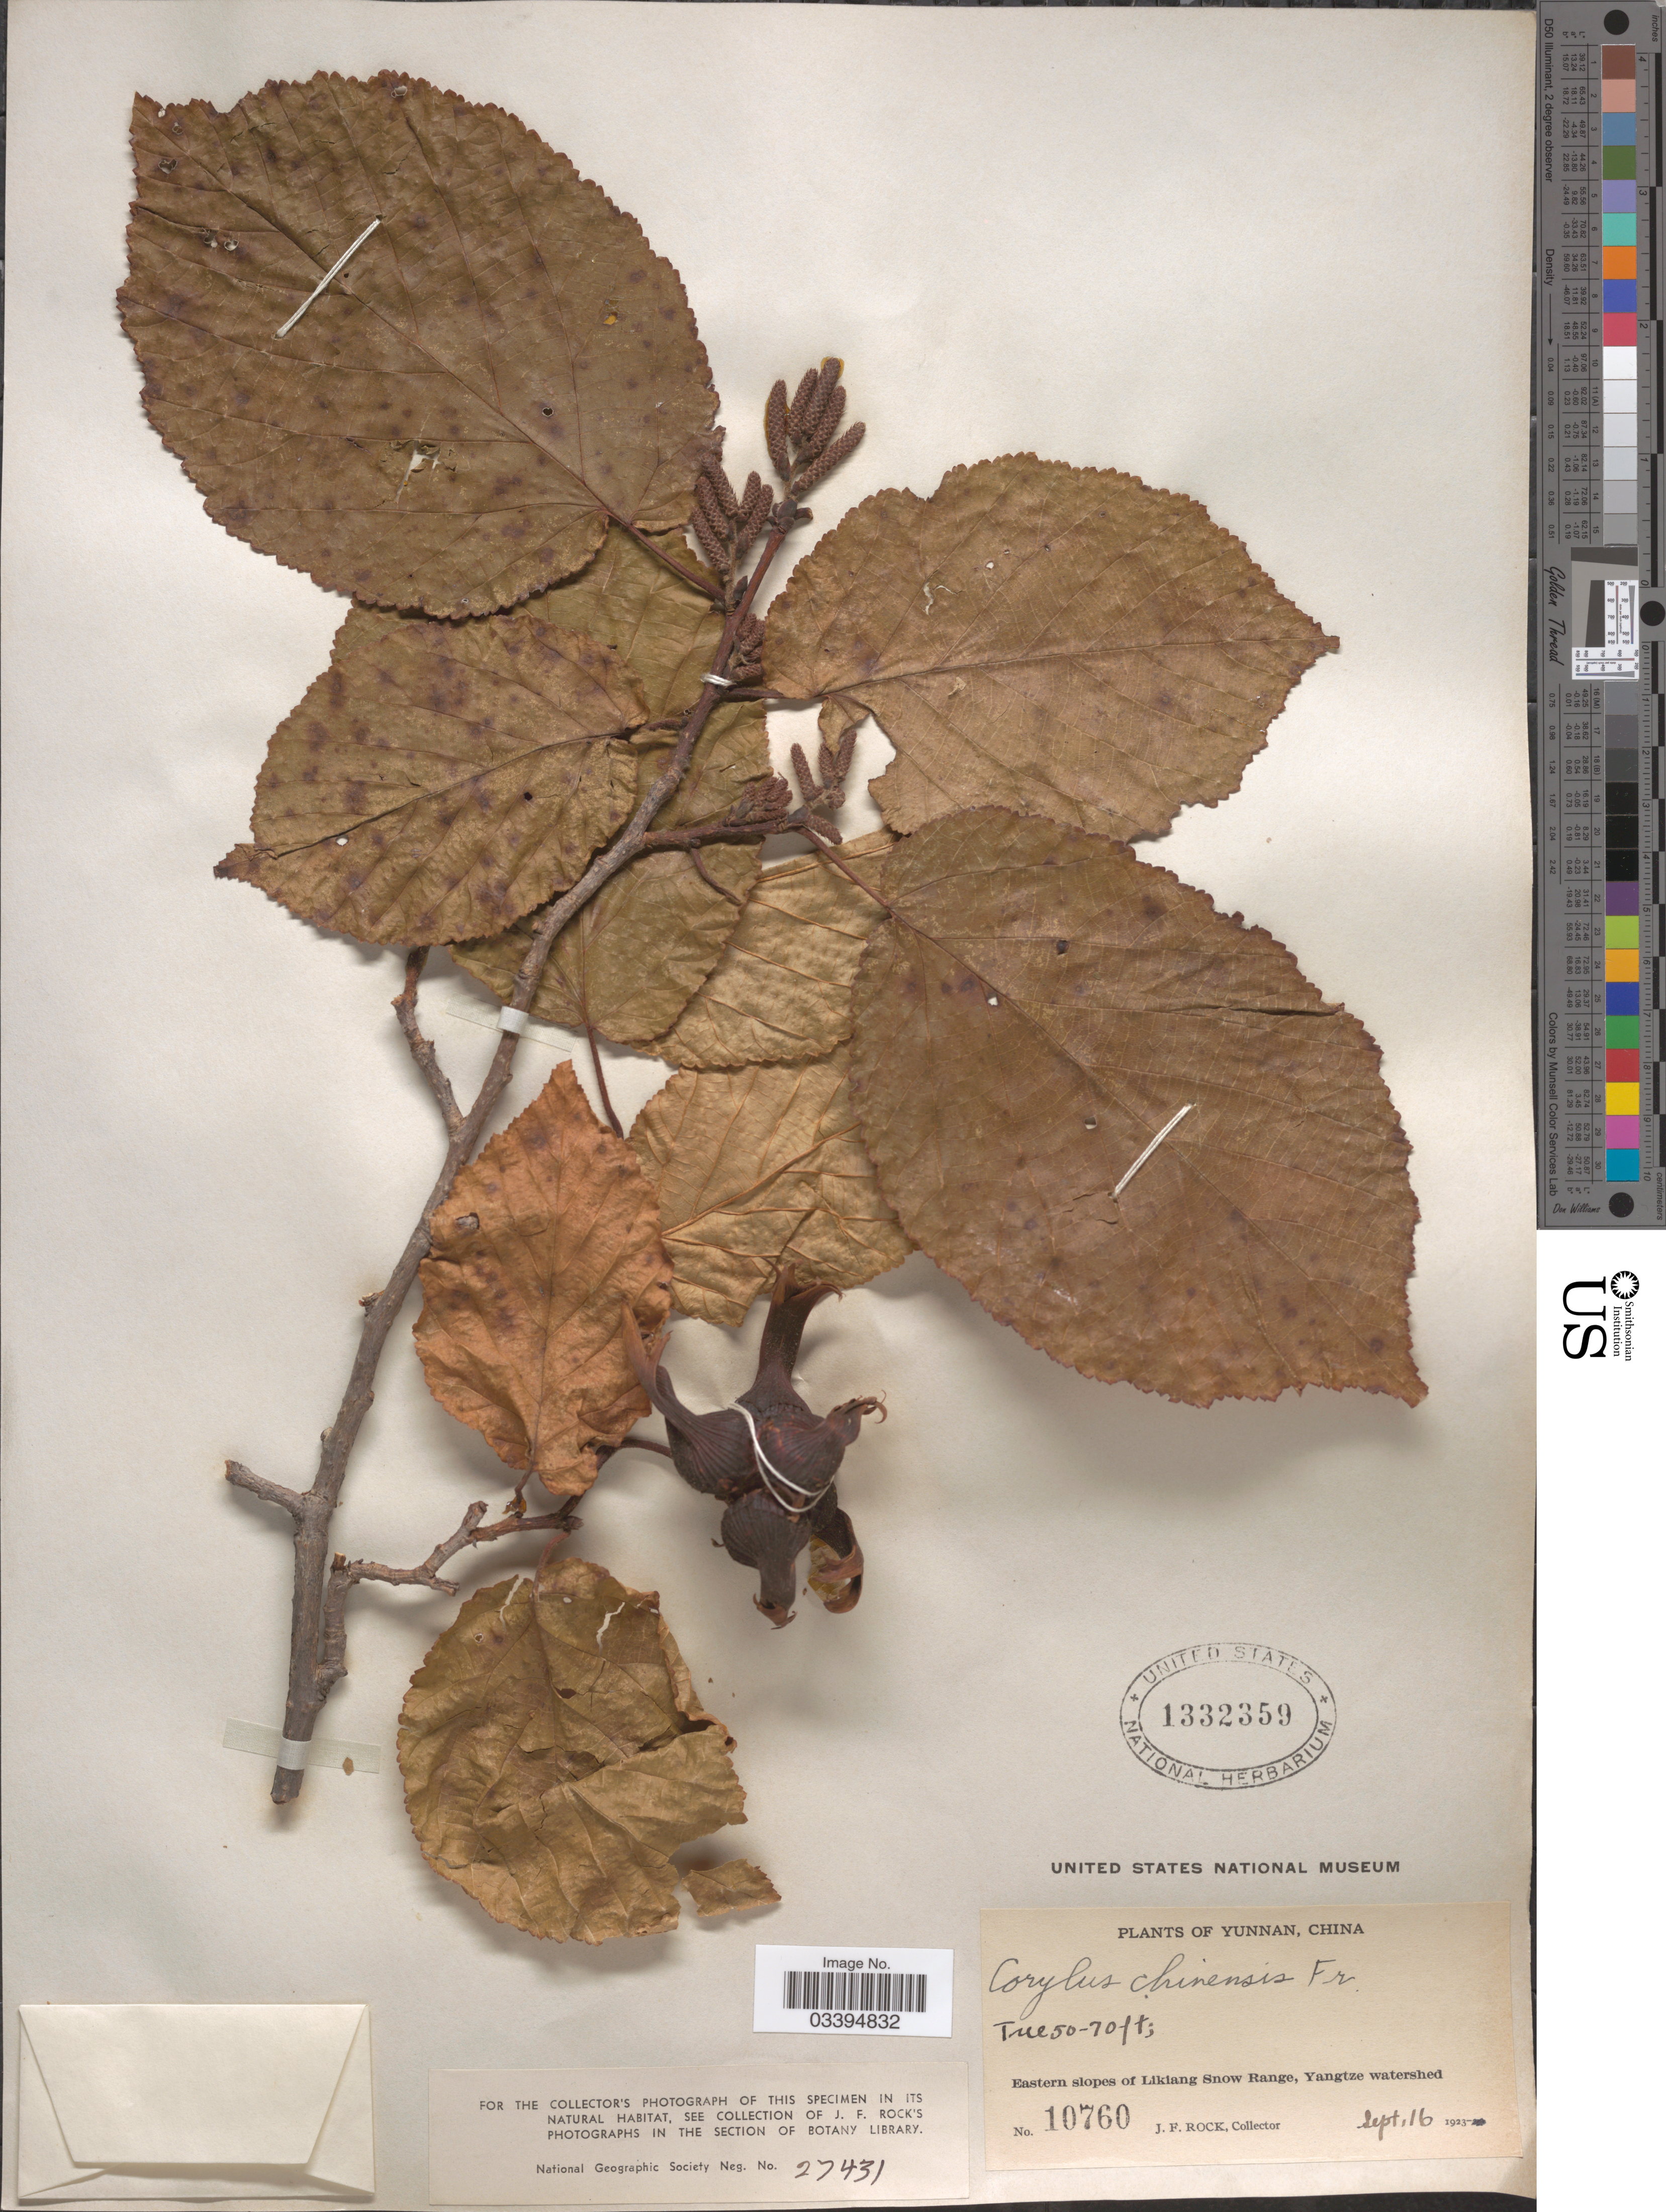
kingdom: Plantae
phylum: Tracheophyta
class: Magnoliopsida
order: Fagales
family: Betulaceae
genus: Corylus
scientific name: Corylus chinensis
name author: Franch.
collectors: J. Rock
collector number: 10760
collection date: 1923-09-16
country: China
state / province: Yunnan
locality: Eastern slopes of Likiang Snow Range, Yangtze watershed.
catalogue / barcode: US 1332359